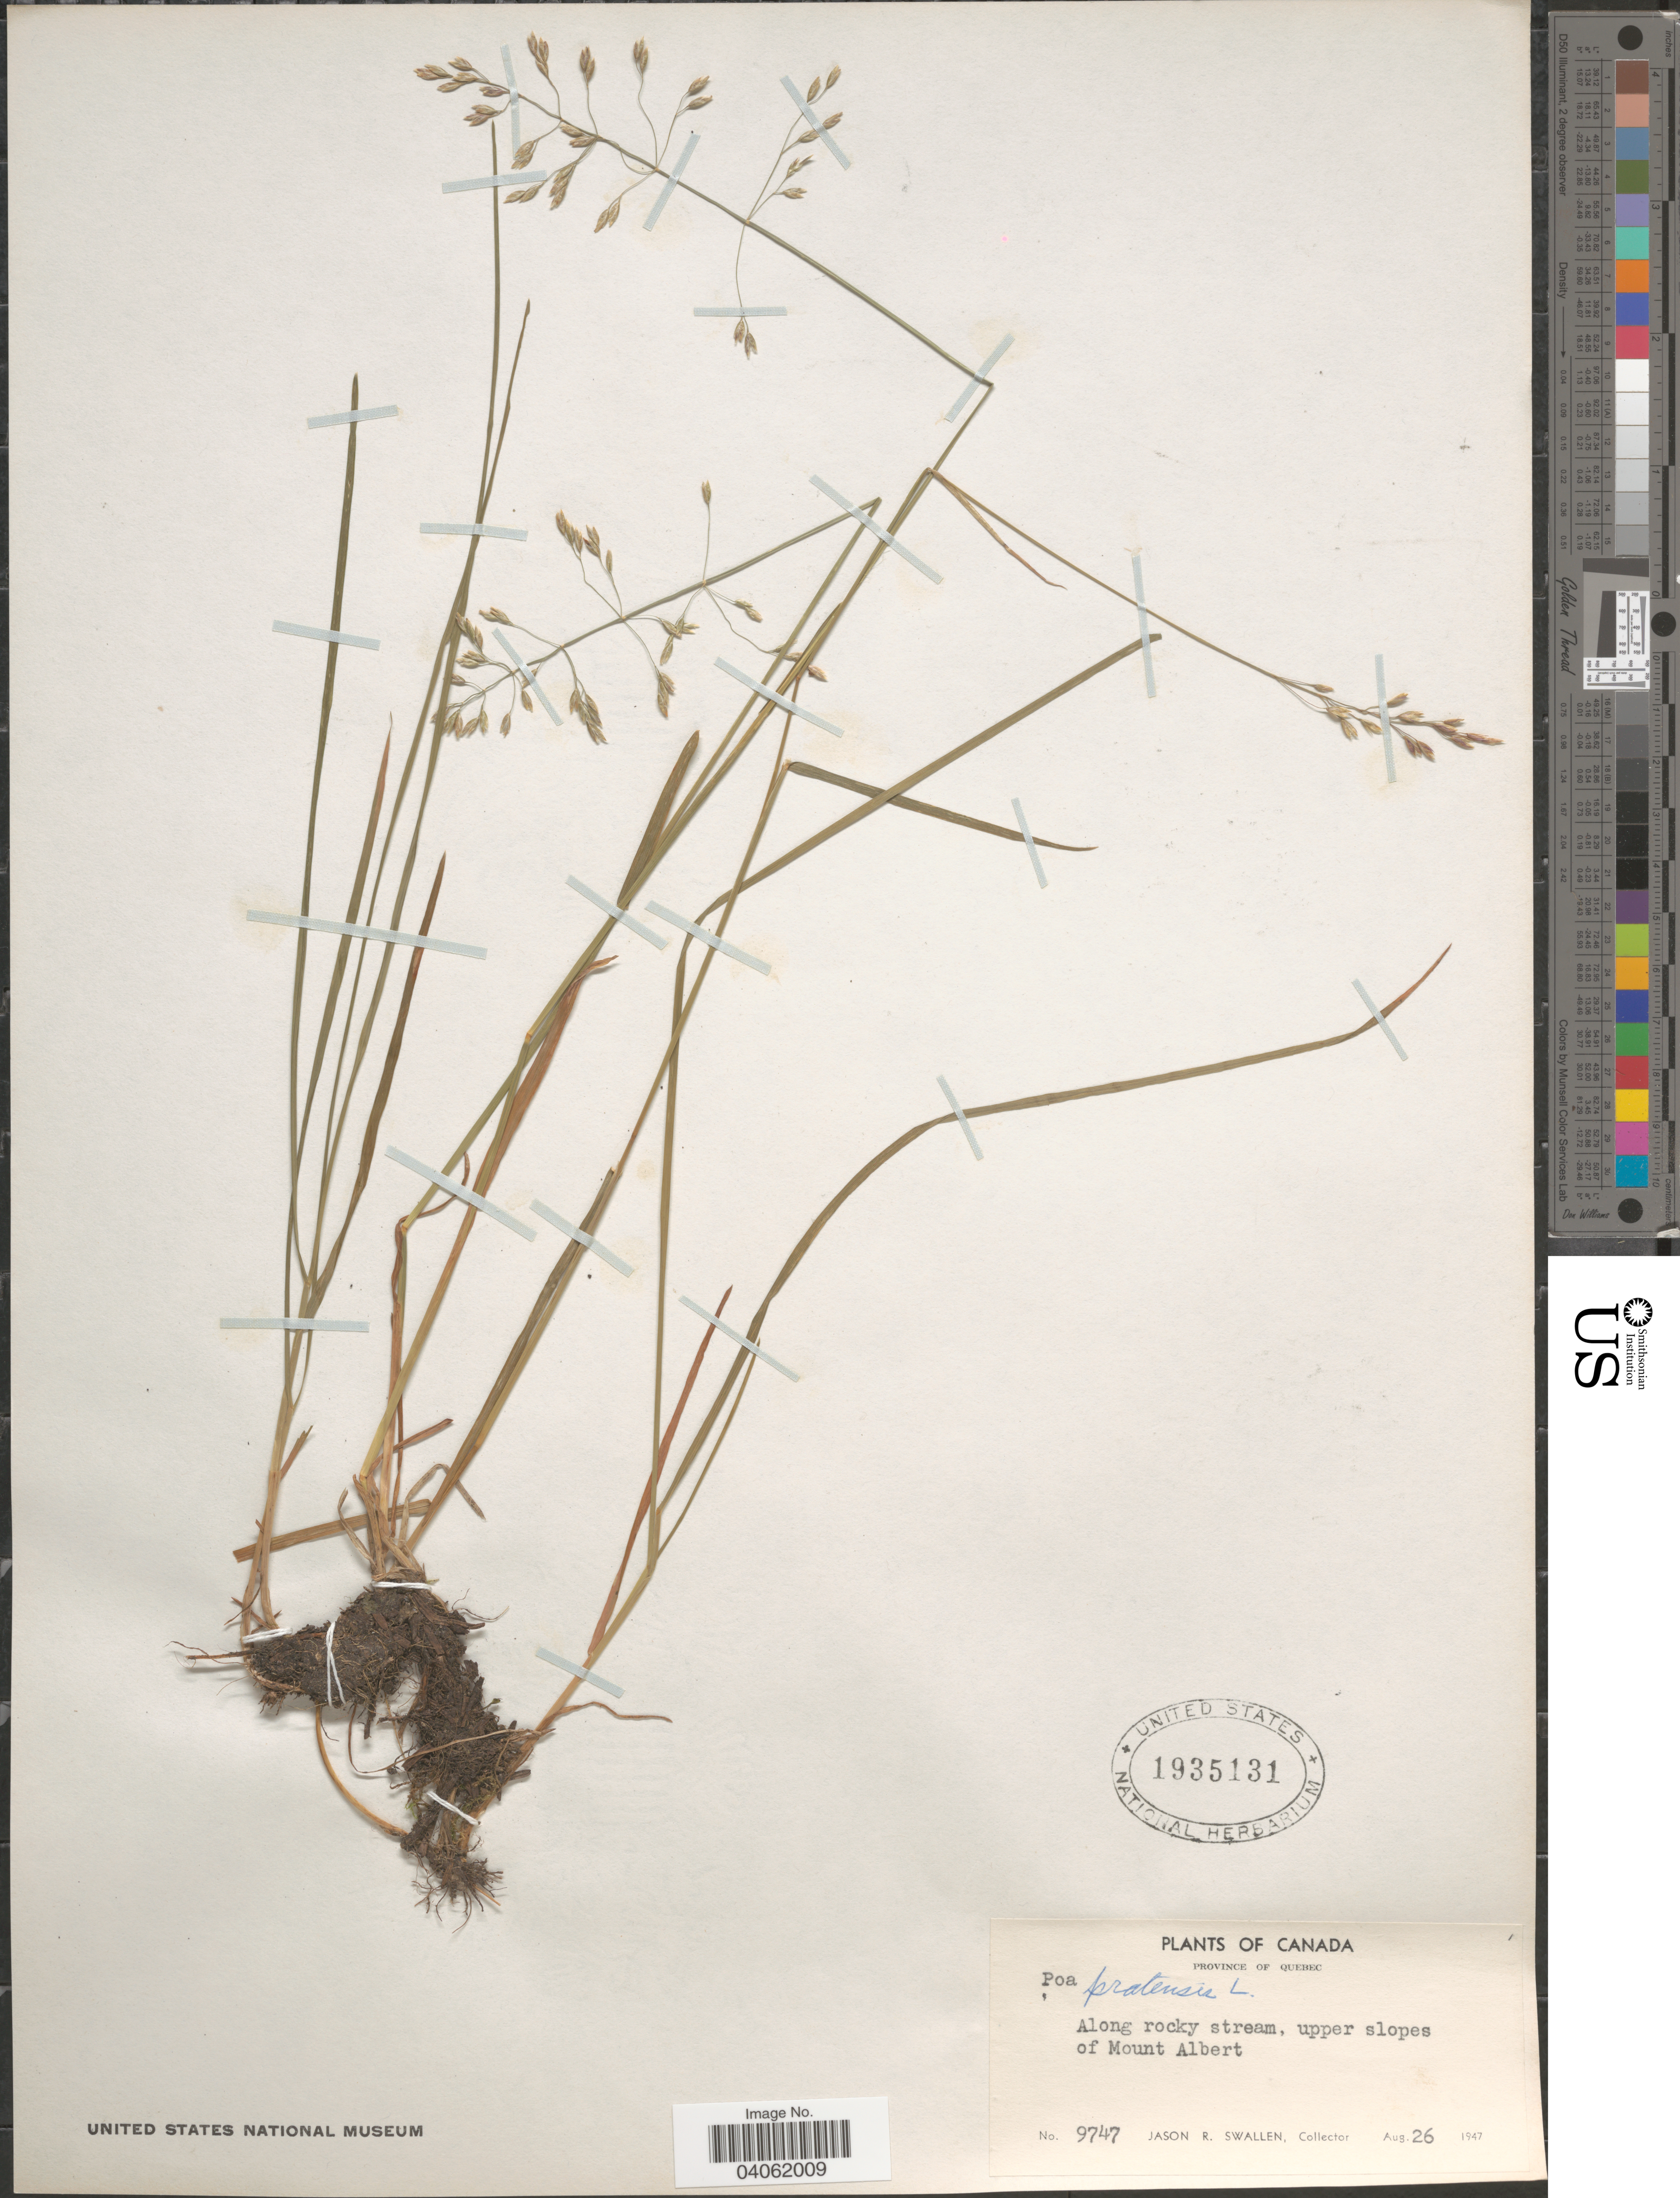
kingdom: Plantae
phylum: Tracheophyta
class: Liliopsida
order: Poales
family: Poaceae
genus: Poa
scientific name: Poa pratensis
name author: L.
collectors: J. R. Swallen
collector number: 9747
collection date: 1947-08-26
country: Canada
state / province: Quebec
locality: Upper slopes of Mount Albert.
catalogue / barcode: US 1935131